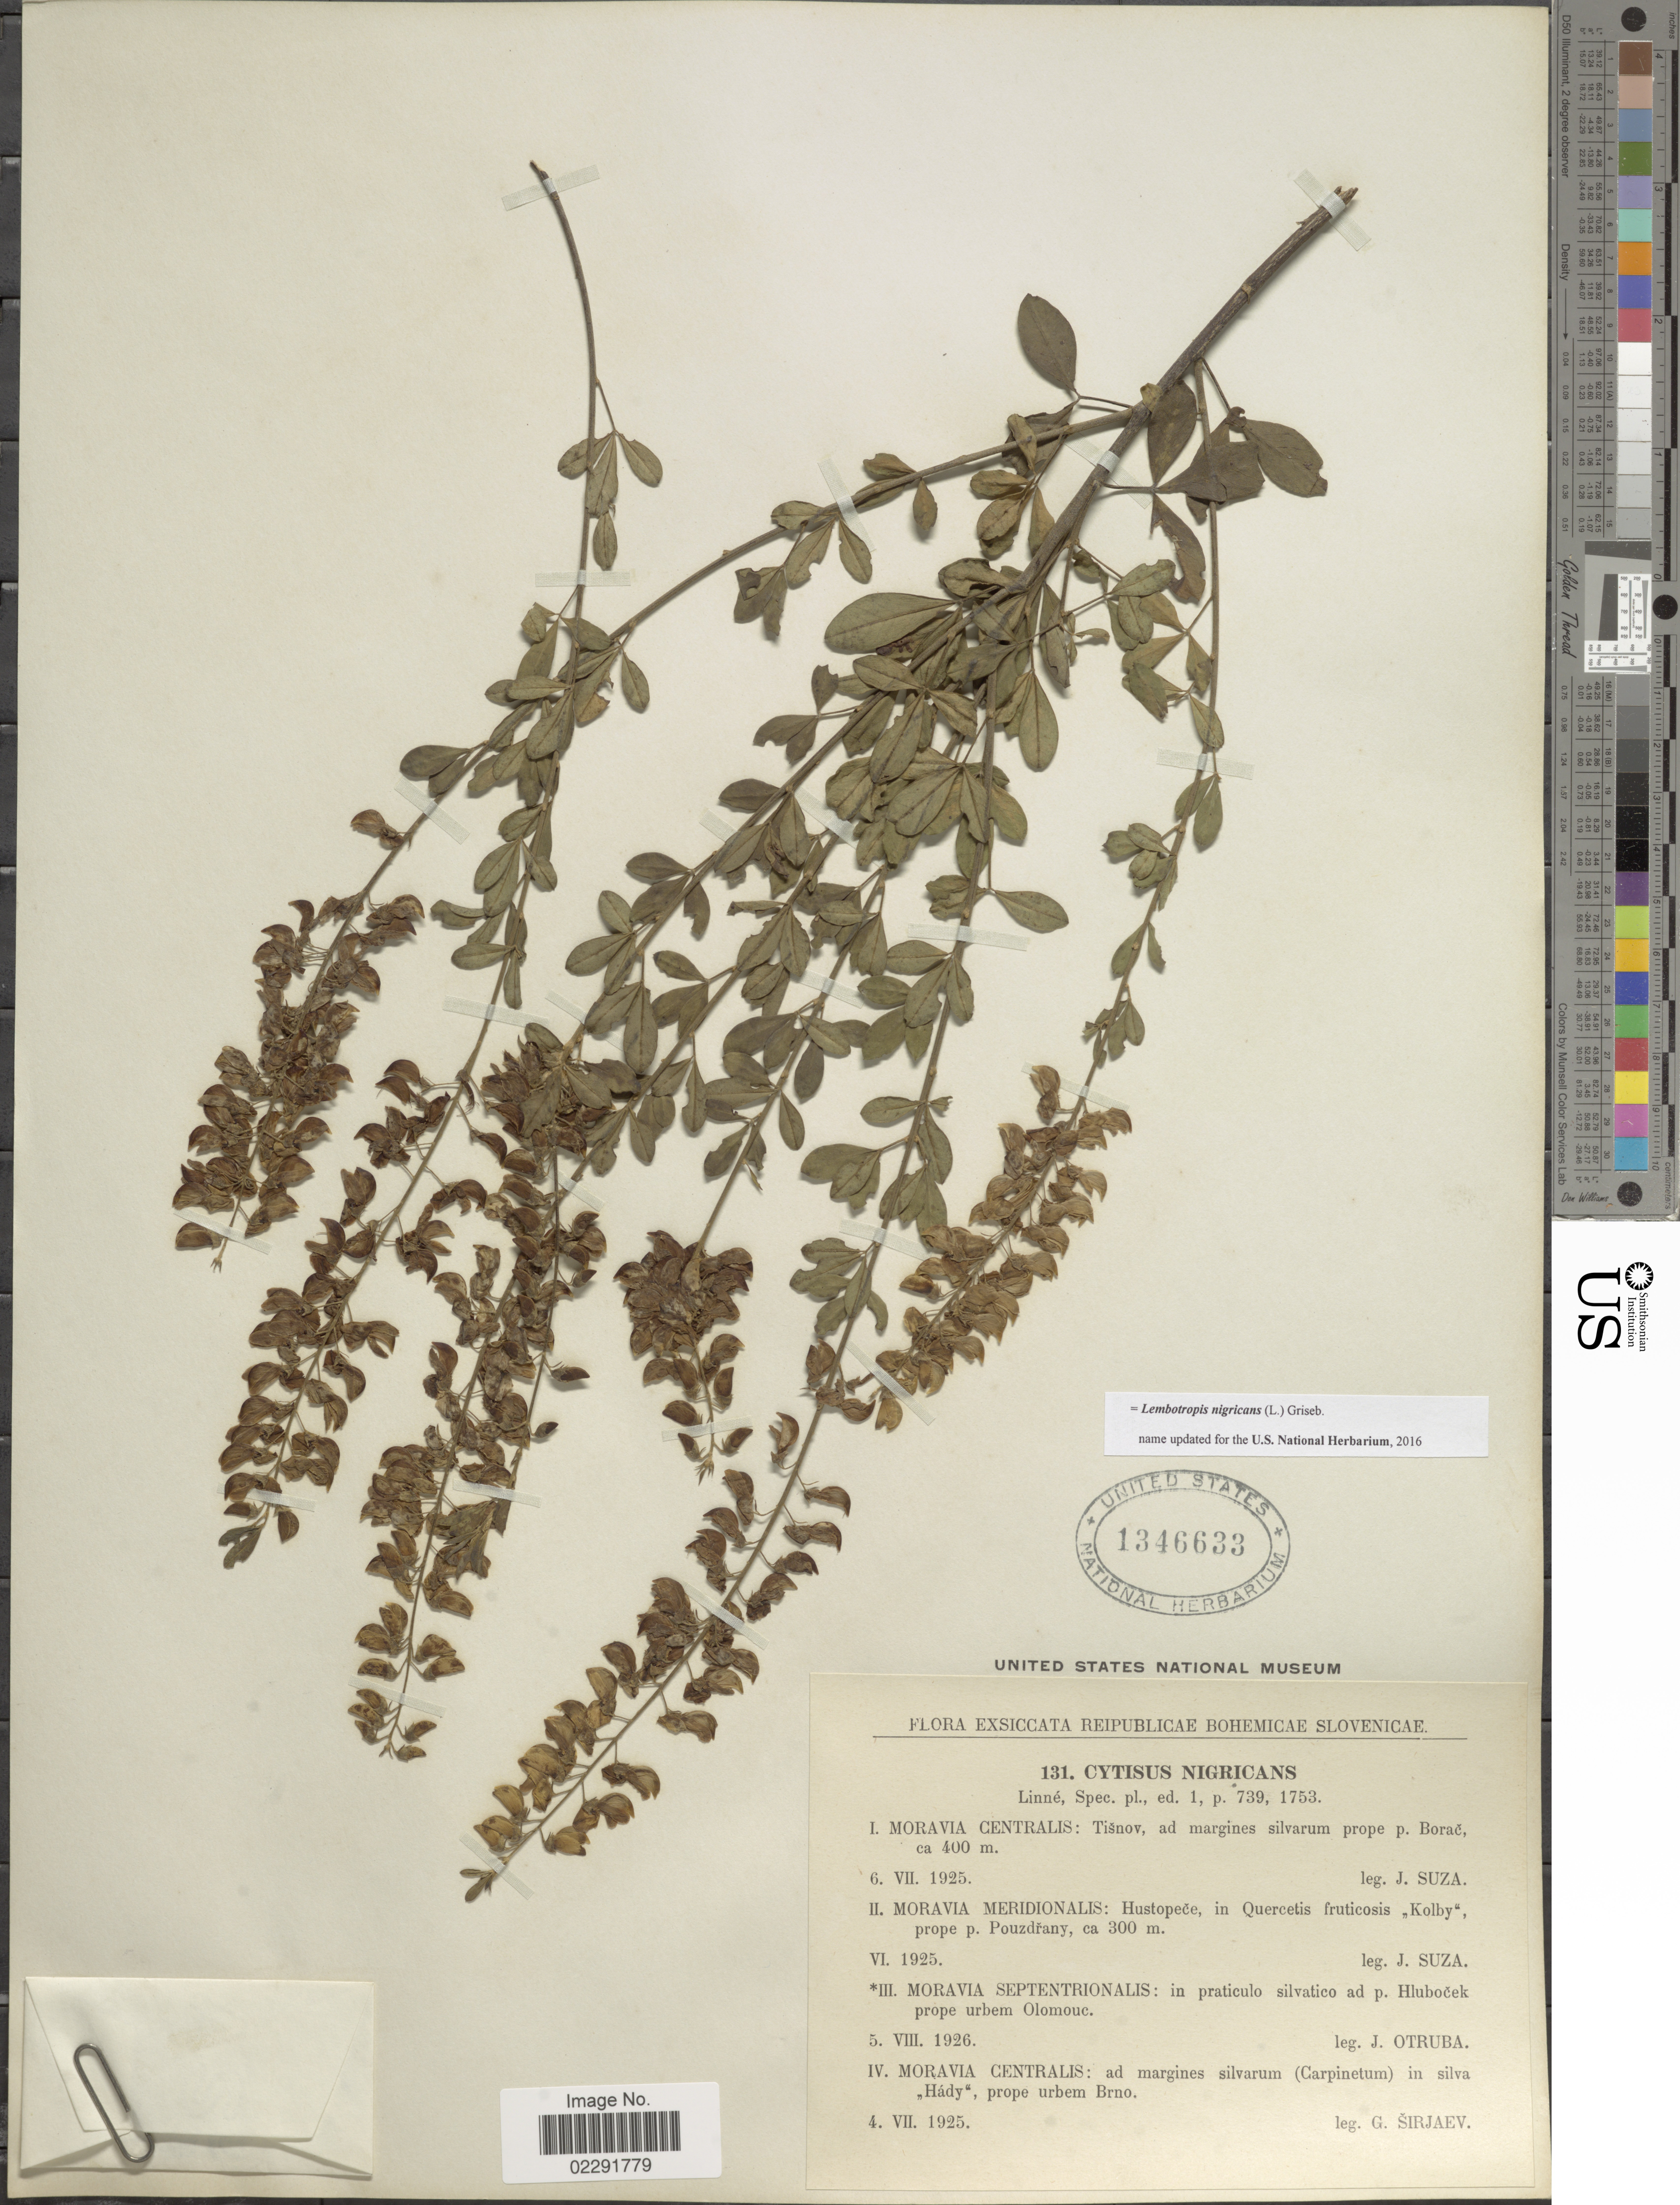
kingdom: Plantae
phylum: Tracheophyta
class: Magnoliopsida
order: Fabales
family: Fabaceae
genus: Lembotropis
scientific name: Lembotropis nigricans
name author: (L.) Griseb.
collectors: J. Otruba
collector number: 131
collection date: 1926-08-05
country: Czechia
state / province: Moravian-Silesian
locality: Moravia septentrionalis: in practiculo silvatico ad p. Hlubocek prope urbem Olomouc.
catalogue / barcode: US 1346633